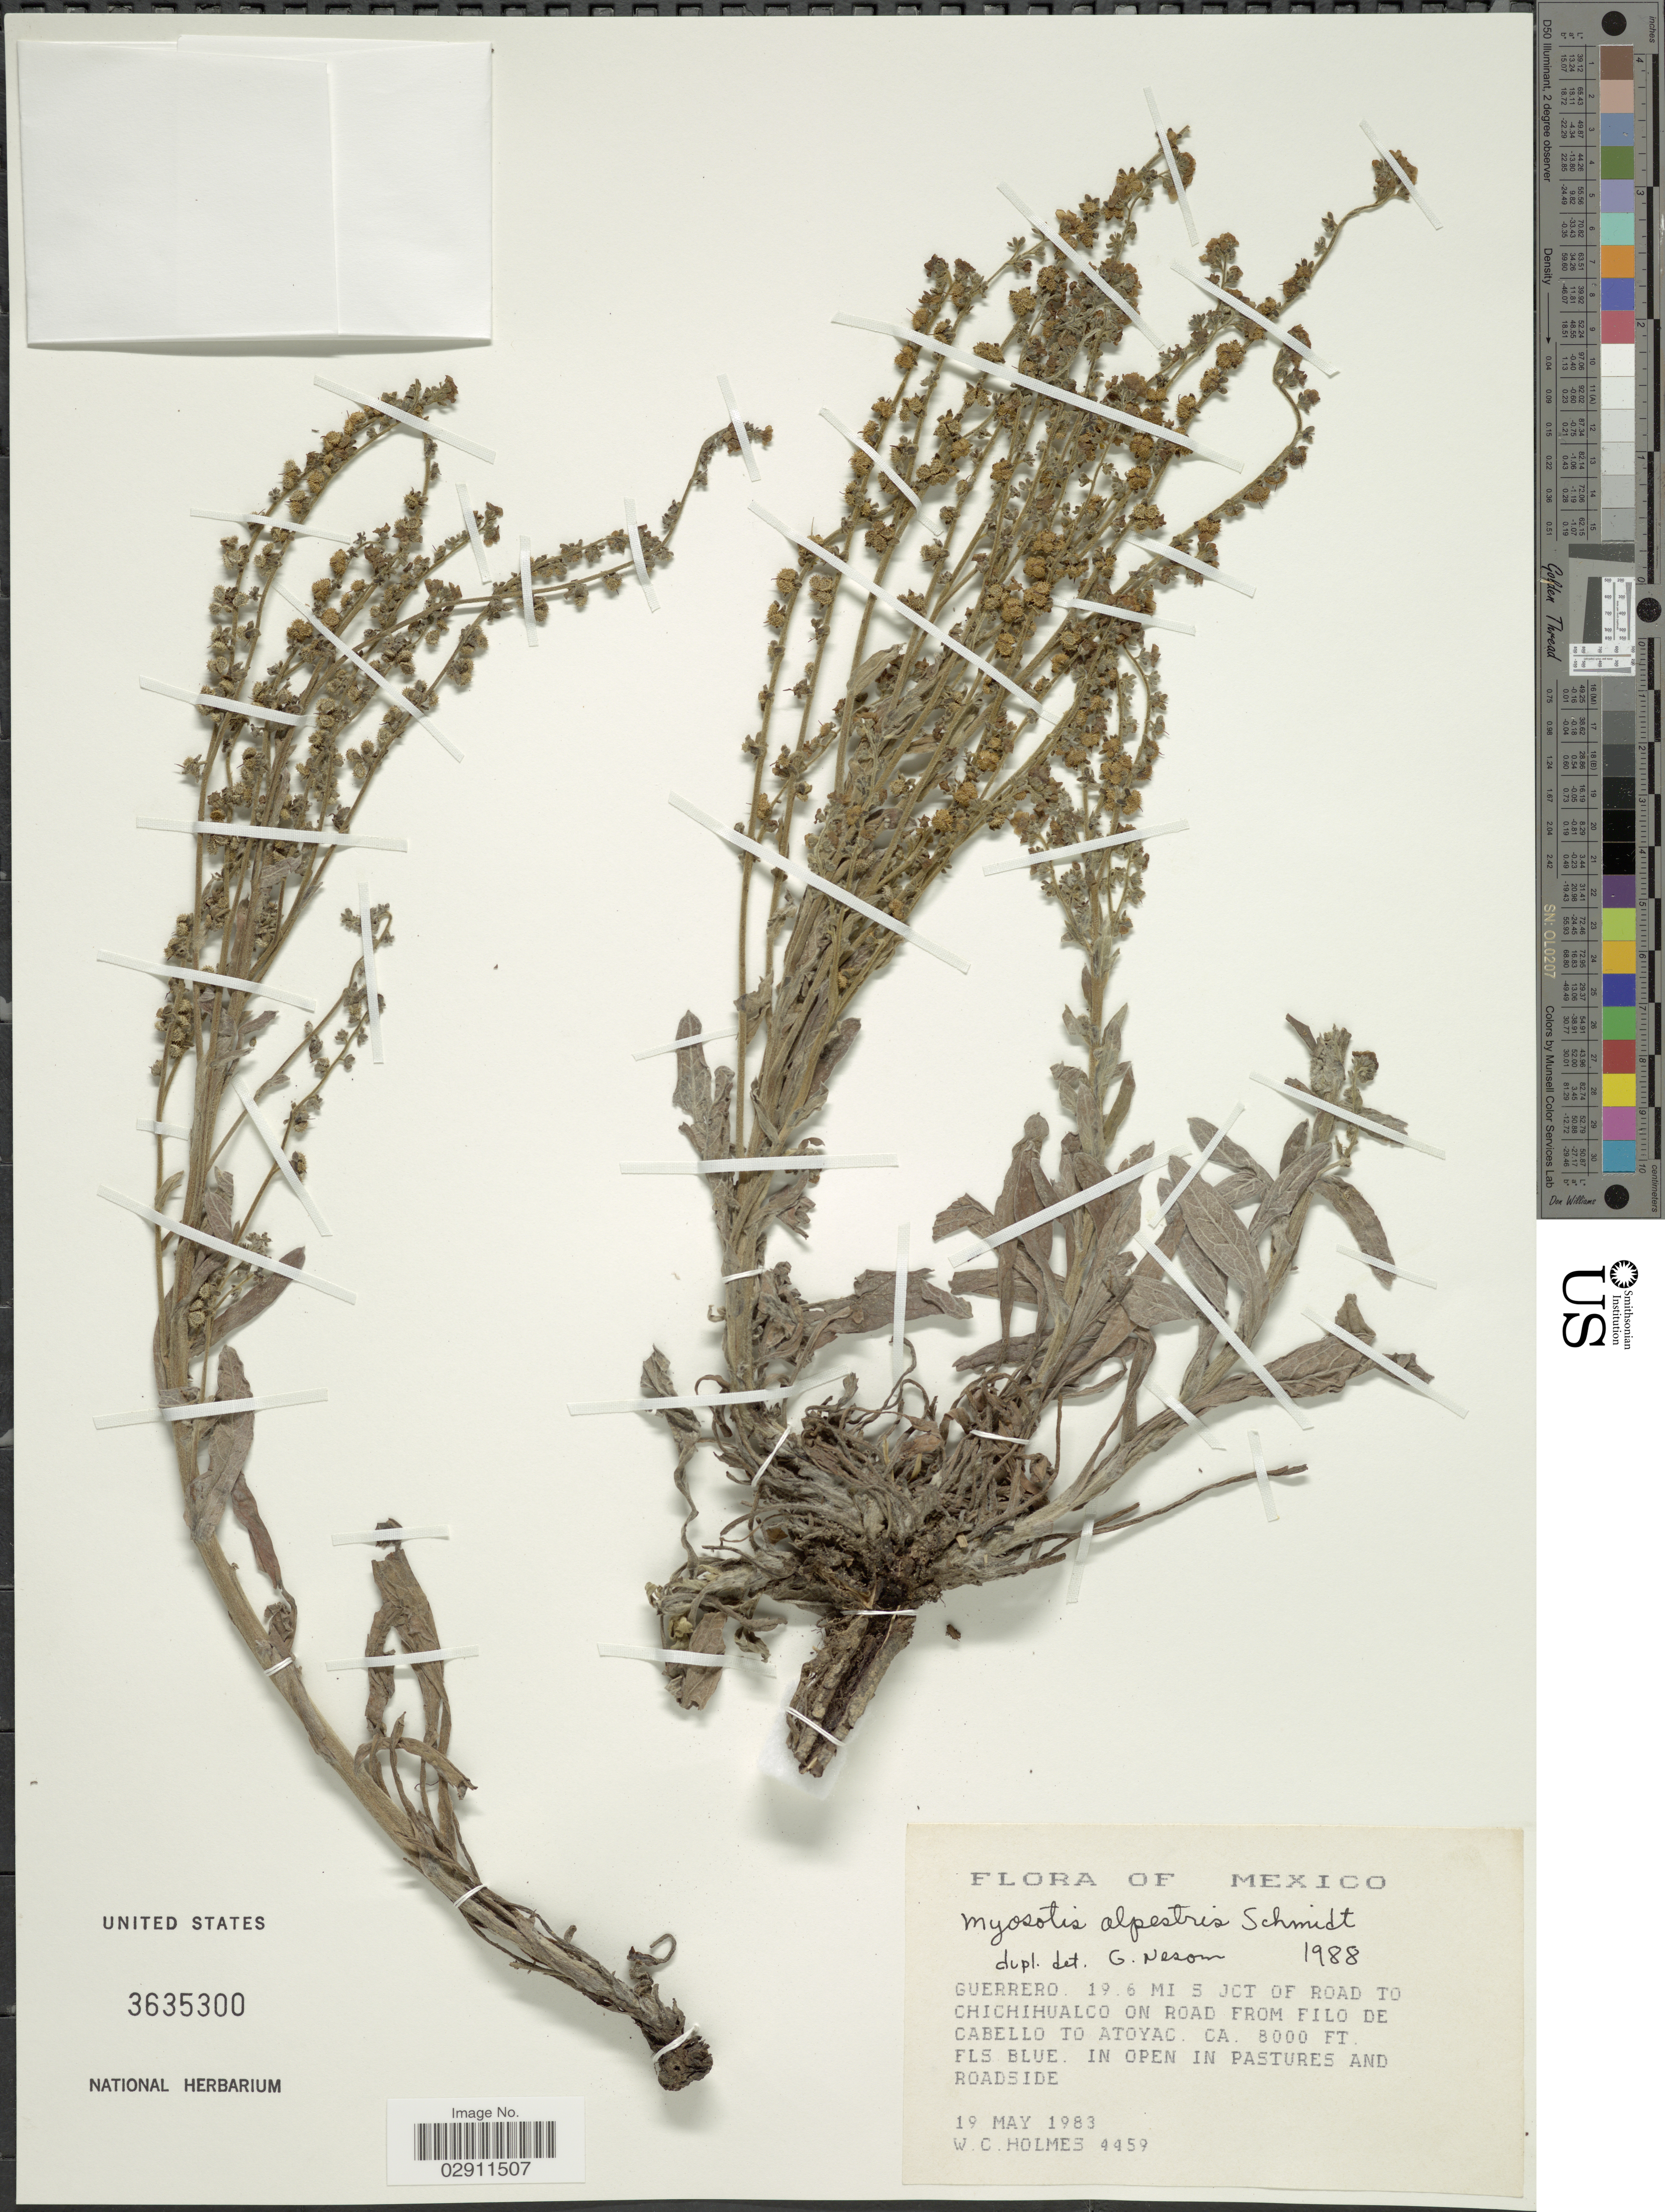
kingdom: Plantae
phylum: Tracheophyta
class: Magnoliopsida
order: Boraginales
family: Boraginaceae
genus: Myosotis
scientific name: Myosotis alpestris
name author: F.W. Schmidt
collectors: W. Holmes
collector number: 4459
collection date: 1983-05-19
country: Mexico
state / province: Guerrero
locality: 19.6 mi S jct of road to Chichihualco on road from Filo de Cabello to Atoyac.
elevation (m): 2438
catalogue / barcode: US 3635300